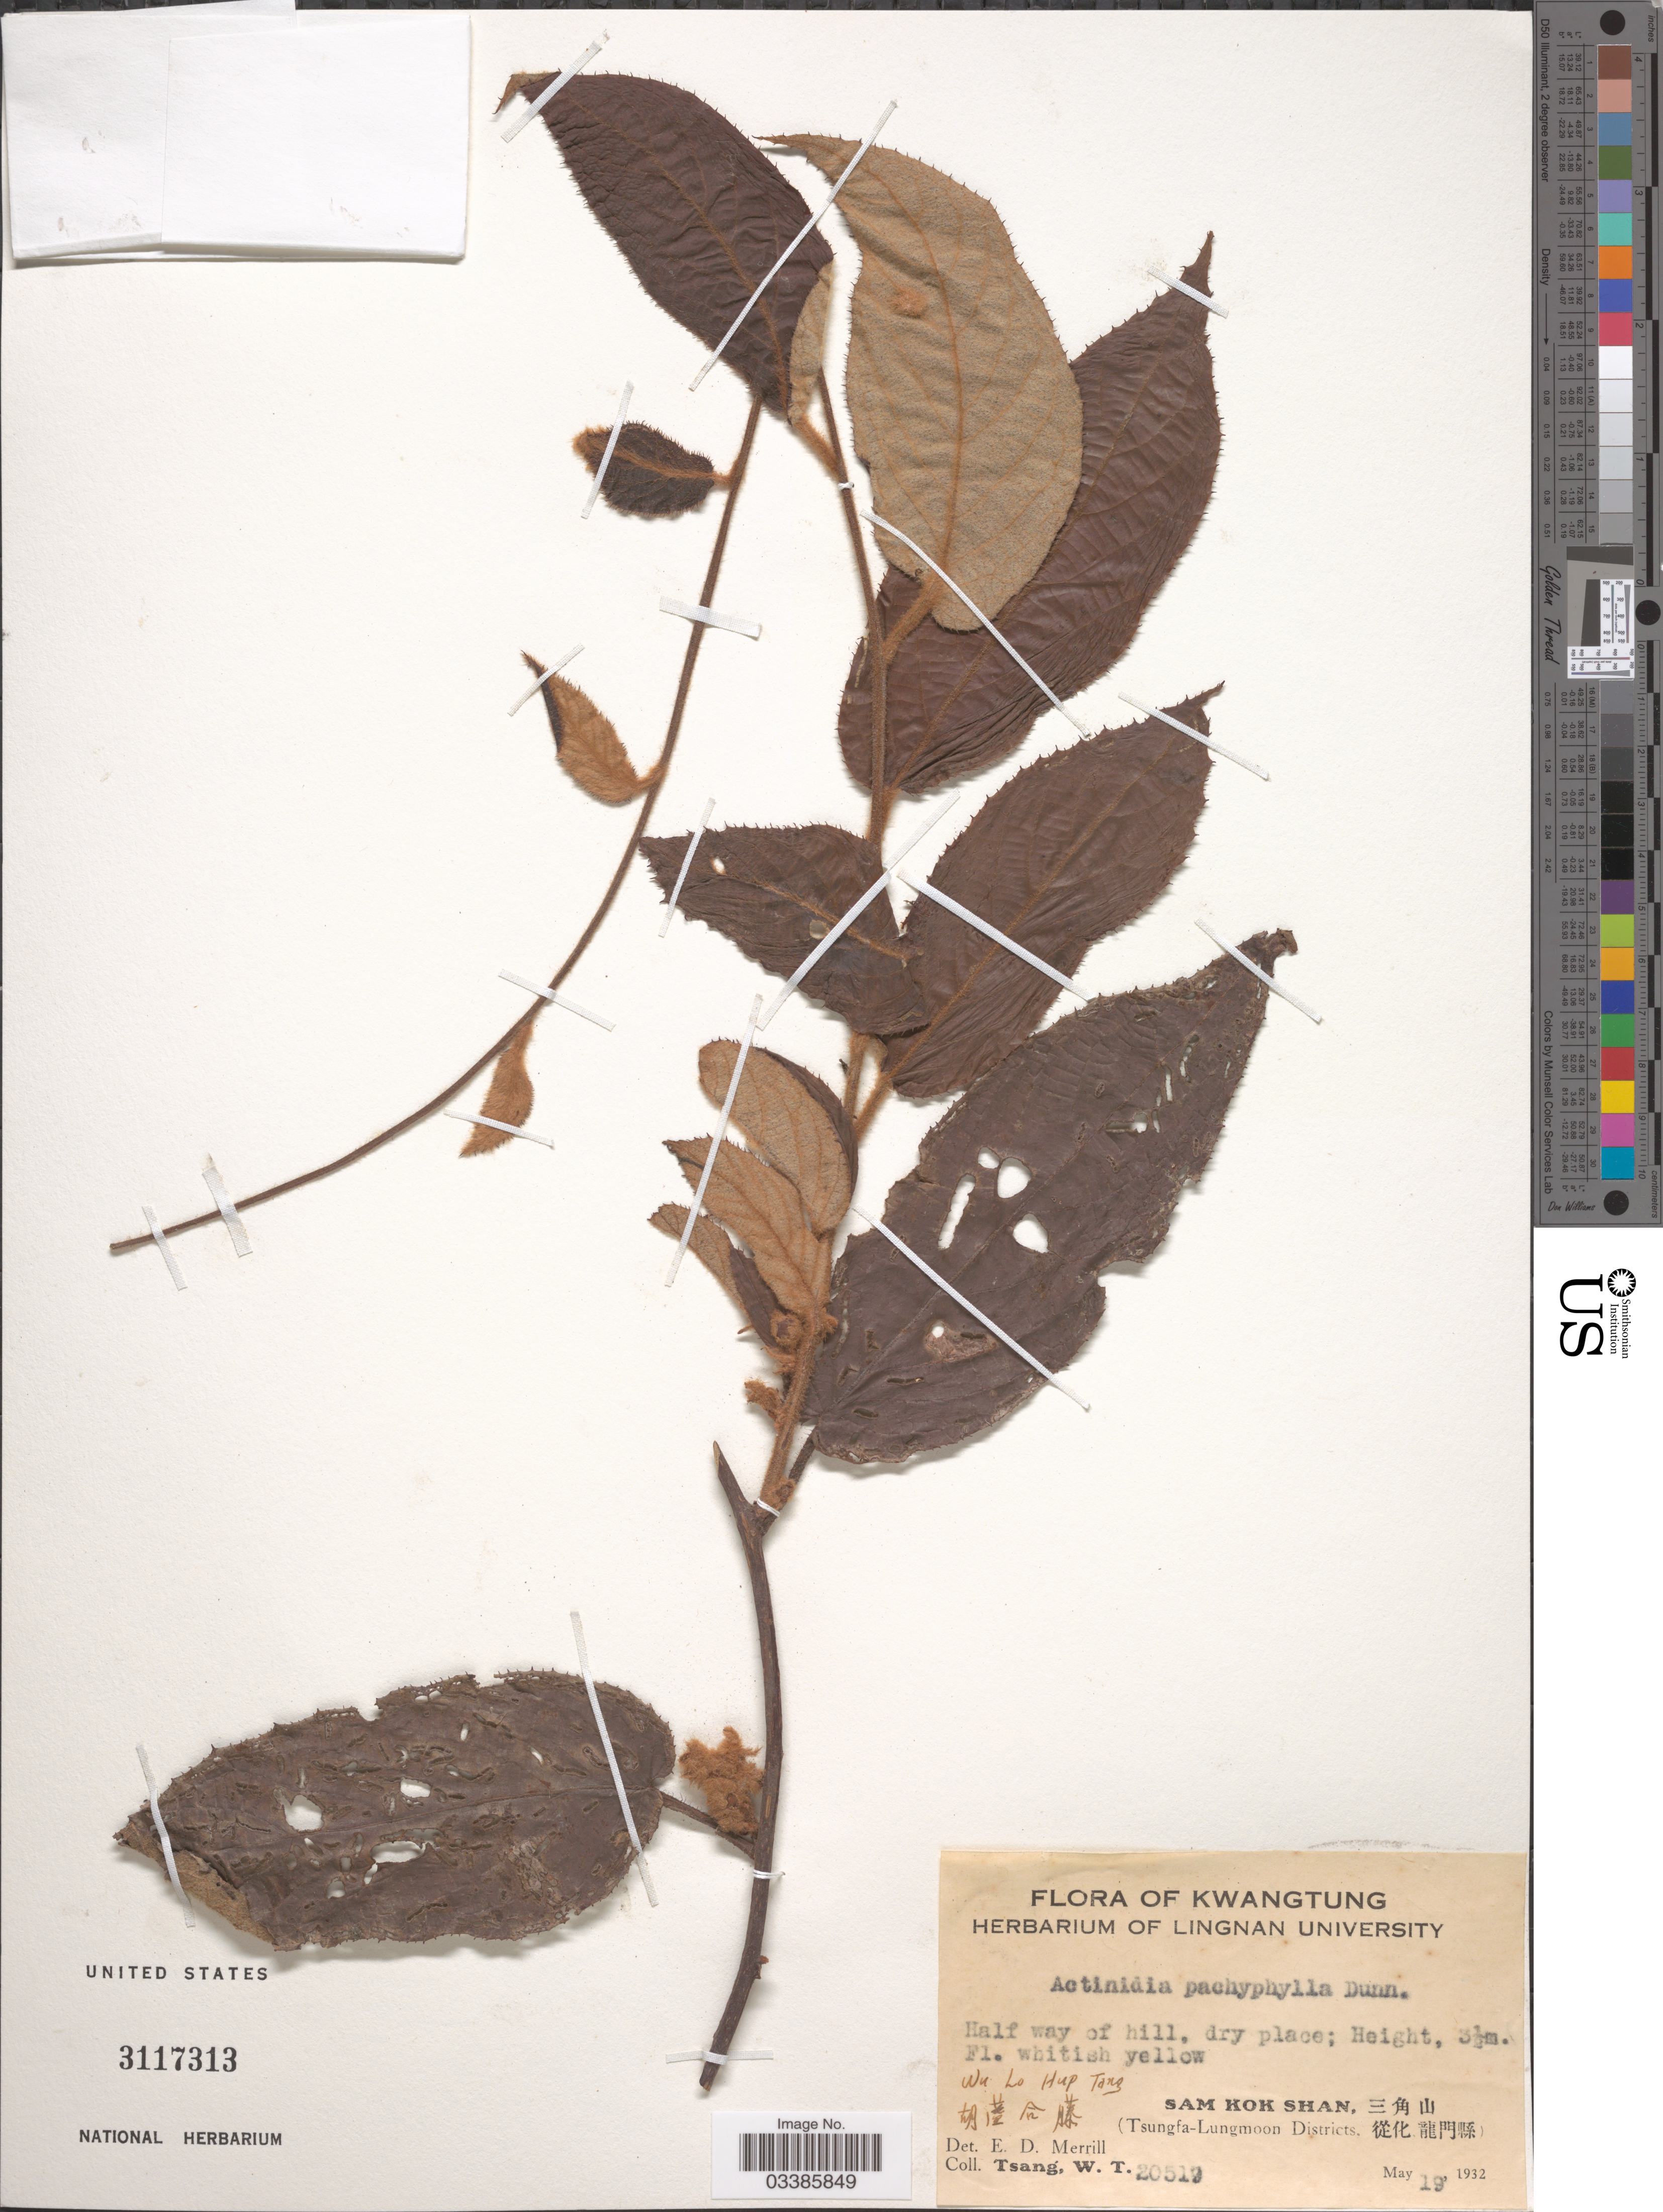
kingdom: Plantae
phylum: Tracheophyta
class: Magnoliopsida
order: Ericales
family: Actinidiaceae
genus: Actinidia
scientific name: Actinidia latifolia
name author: (Gardner & Champ.) Merr.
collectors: W. T. Tsang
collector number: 20517*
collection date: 1932-05-19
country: China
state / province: Guangdong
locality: Kwatung.Wu Lo Hup Tang . Sam Kok Shan, (Tsungfa-Lungmoon Districts.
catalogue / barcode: US 3117313